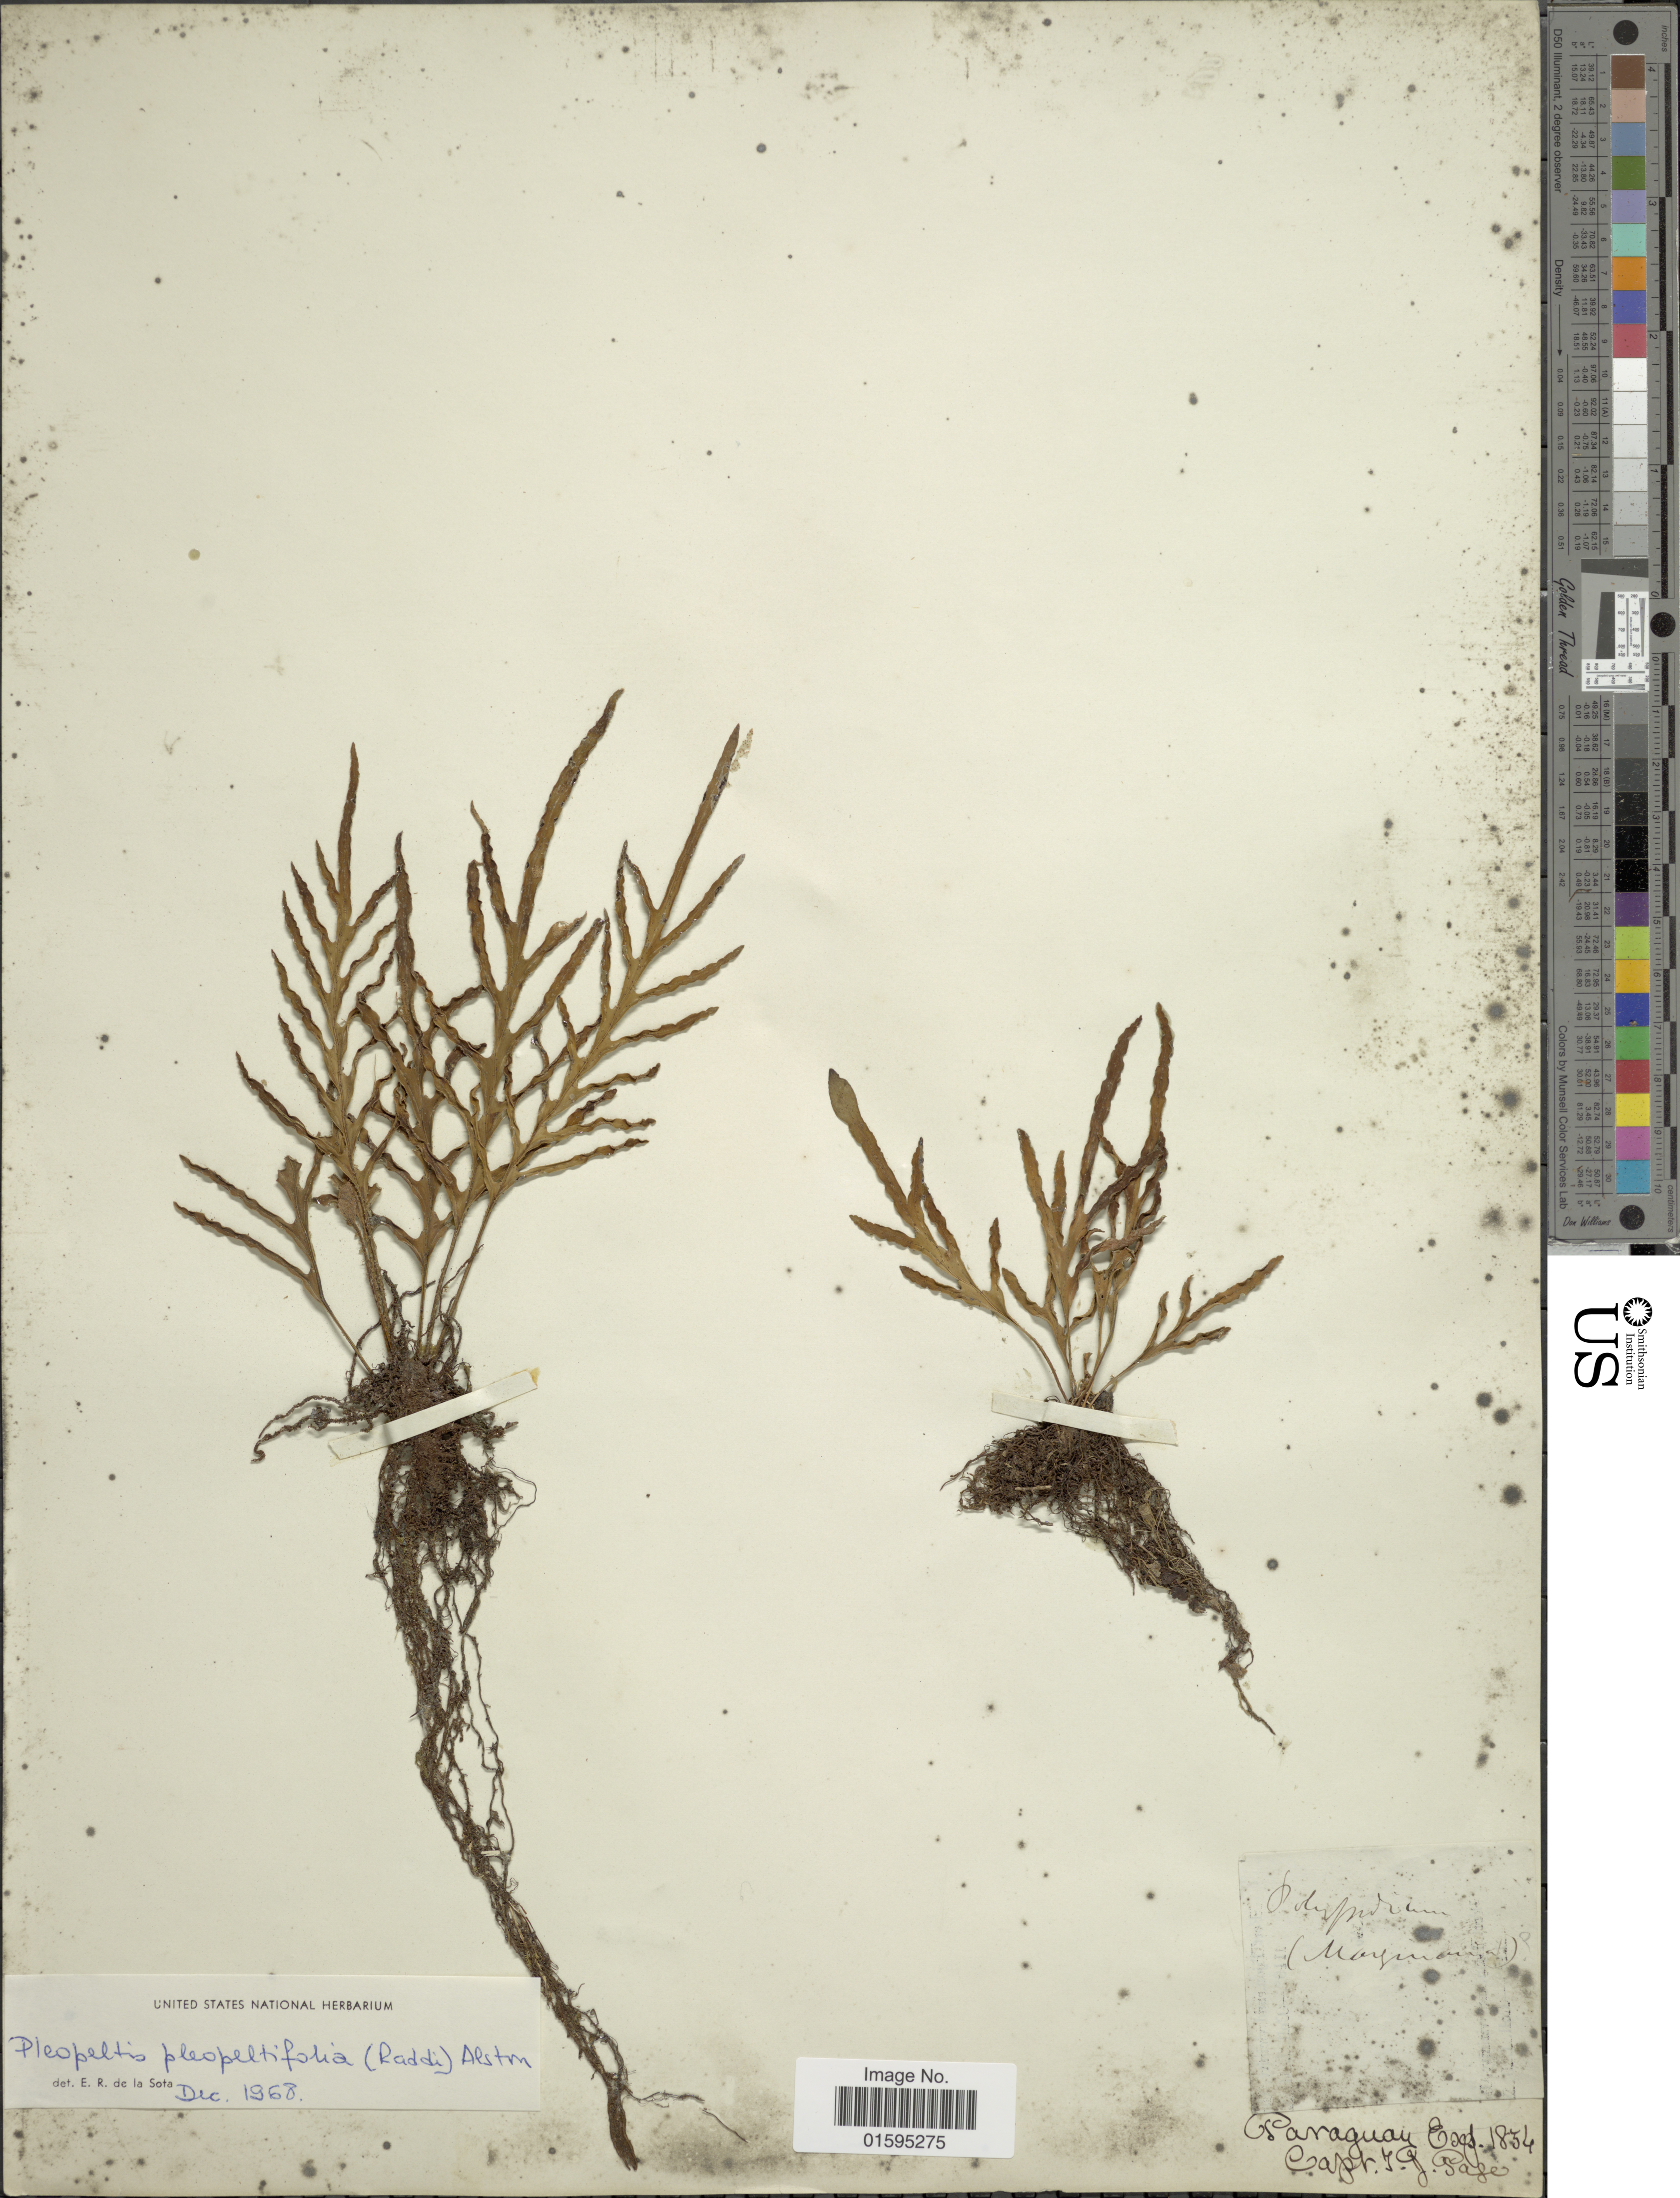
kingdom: Plantae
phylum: Tracheophyta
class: Polypodiopsida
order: Polypodiales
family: Polypodiaceae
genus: Polypodium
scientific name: Polypodium pleopeltifolium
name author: Raddi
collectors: T. J. Page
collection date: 1854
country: Paraguay